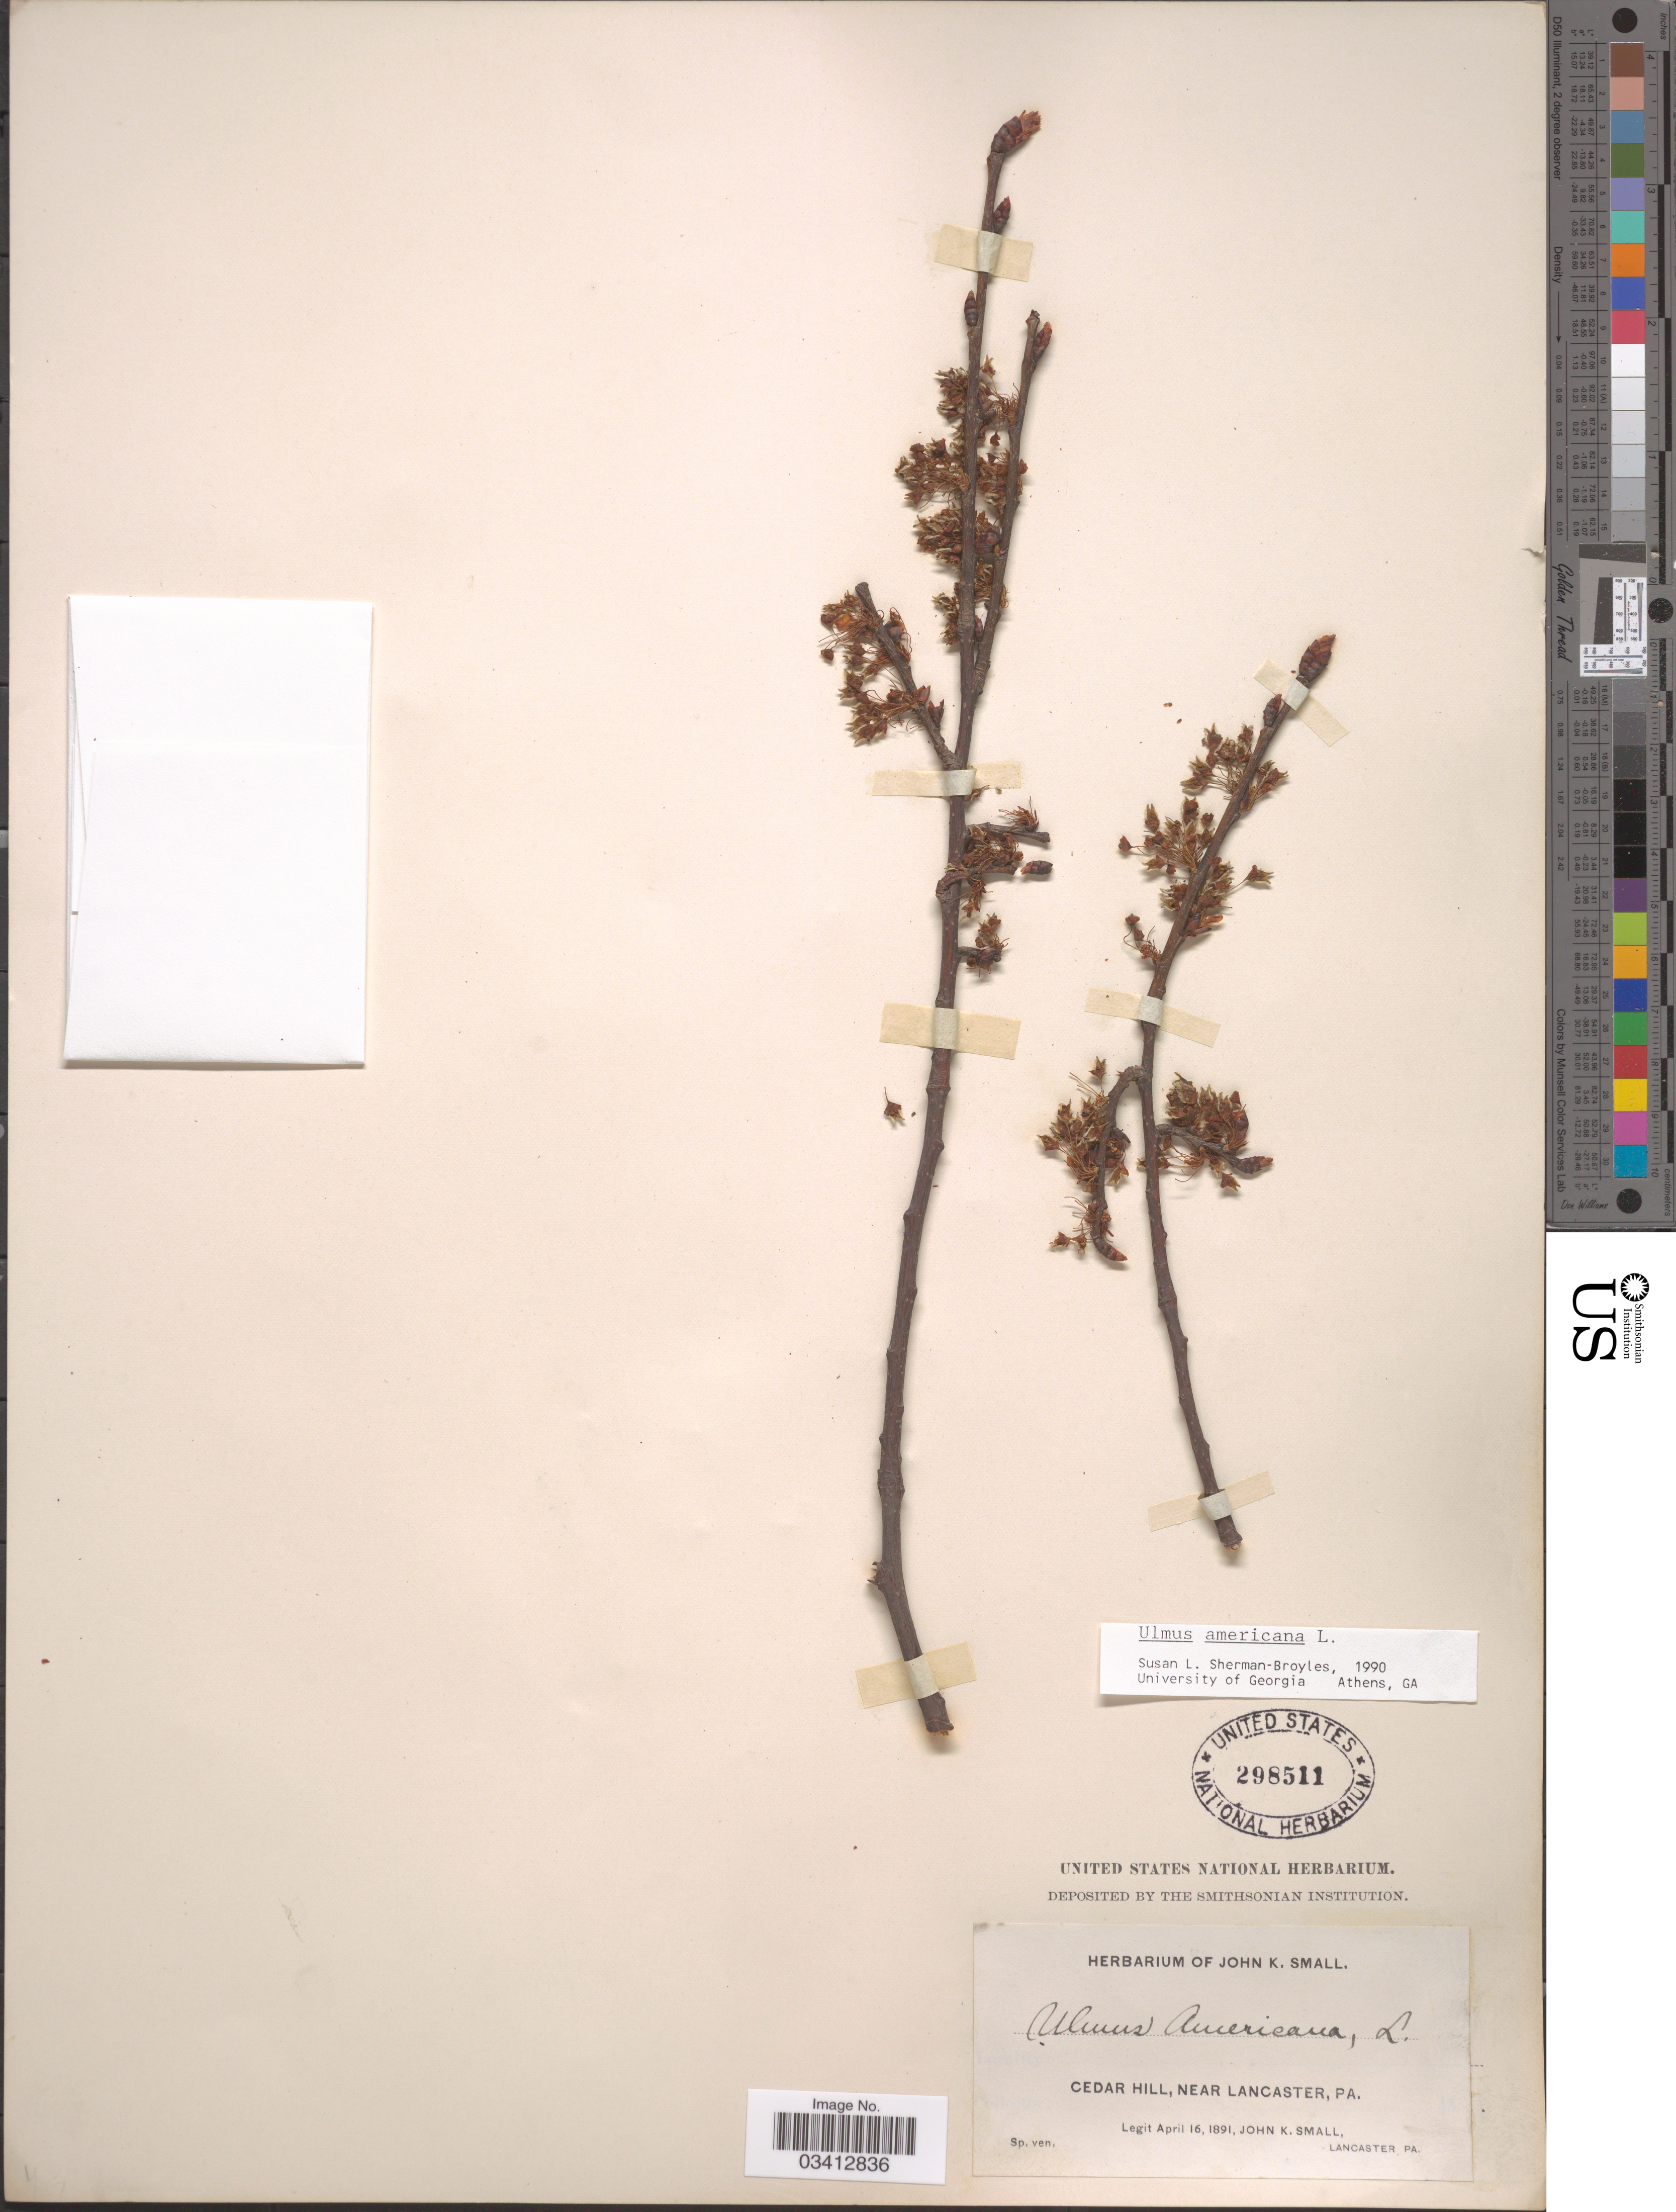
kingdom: Plantae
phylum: Tracheophyta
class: Magnoliopsida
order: Rosales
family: Ulmaceae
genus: Ulmus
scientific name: Ulmus americana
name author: L.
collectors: J. K. Small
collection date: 1891-04-06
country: United States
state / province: Pennsylvania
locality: Cedar Hill, near Lancaster.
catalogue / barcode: US 298511